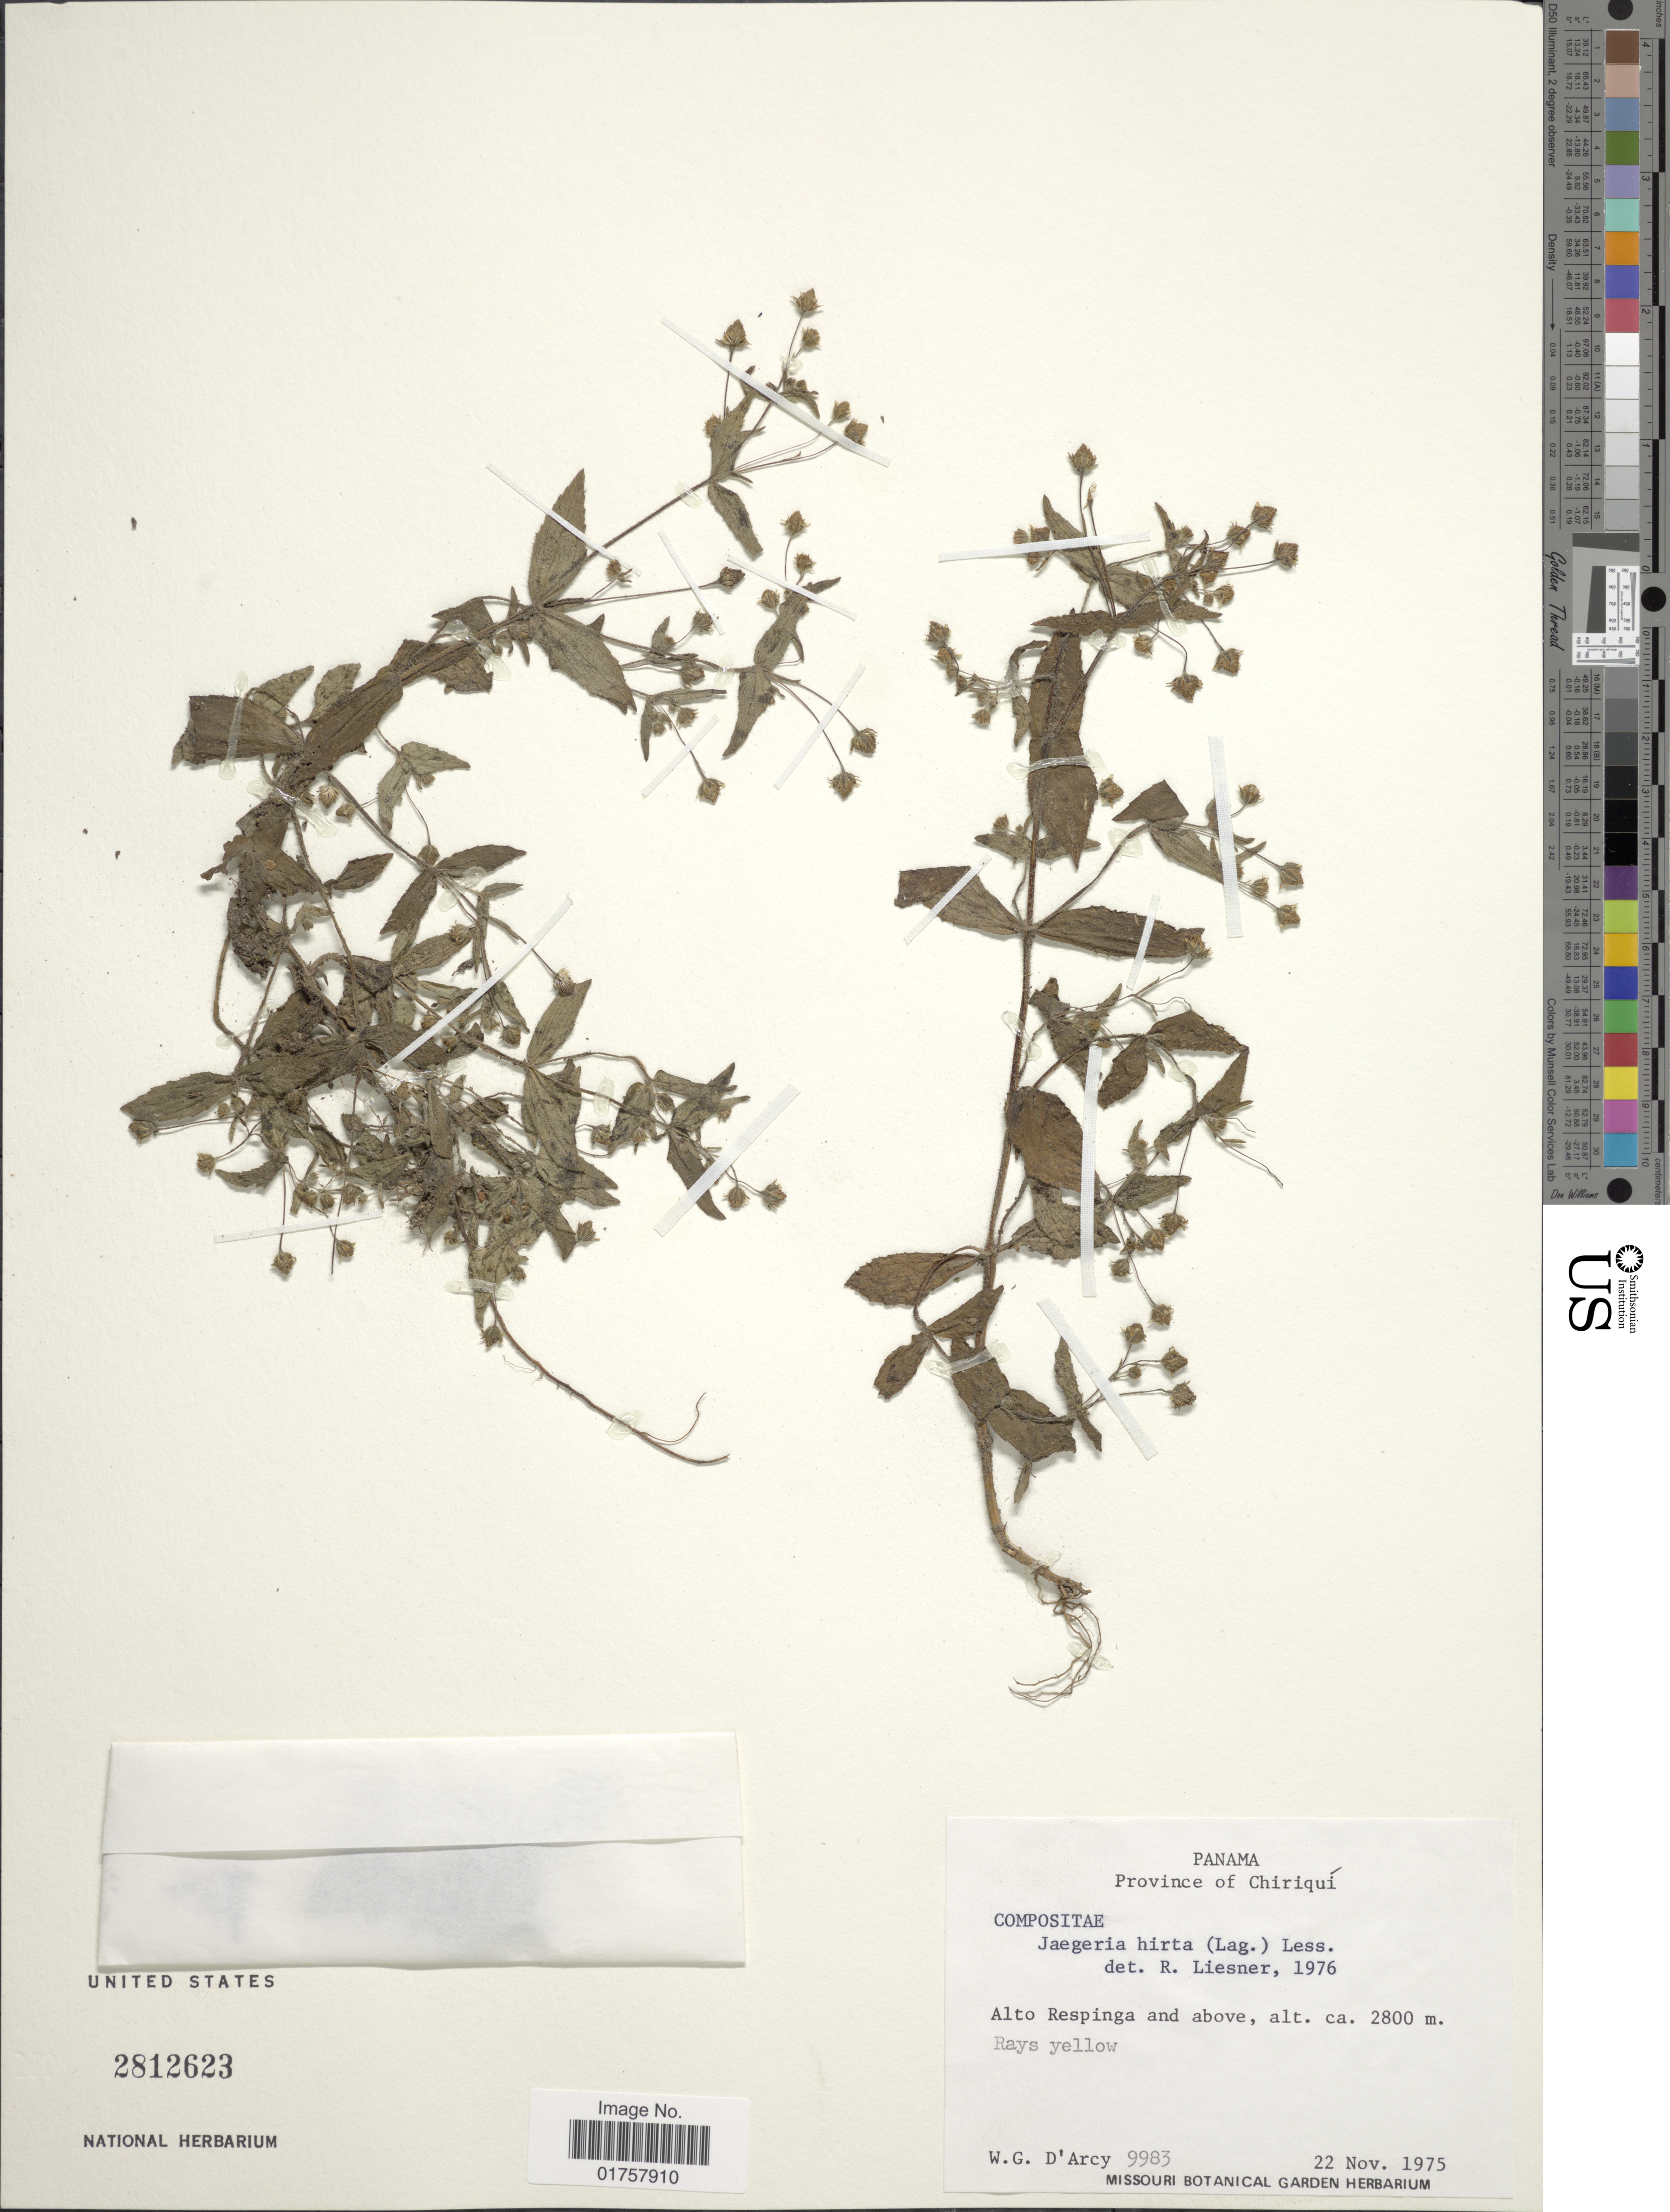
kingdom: Plantae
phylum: Tracheophyta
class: Magnoliopsida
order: Asterales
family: Asteraceae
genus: Jaegeria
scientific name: Jaegeria hirta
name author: (Lag.) Less.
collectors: W. G. D'Arcy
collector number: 9983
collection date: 1975-11-22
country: Panama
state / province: Chiriqui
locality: Alto Respinga and above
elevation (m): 2800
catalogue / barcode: US 2812623